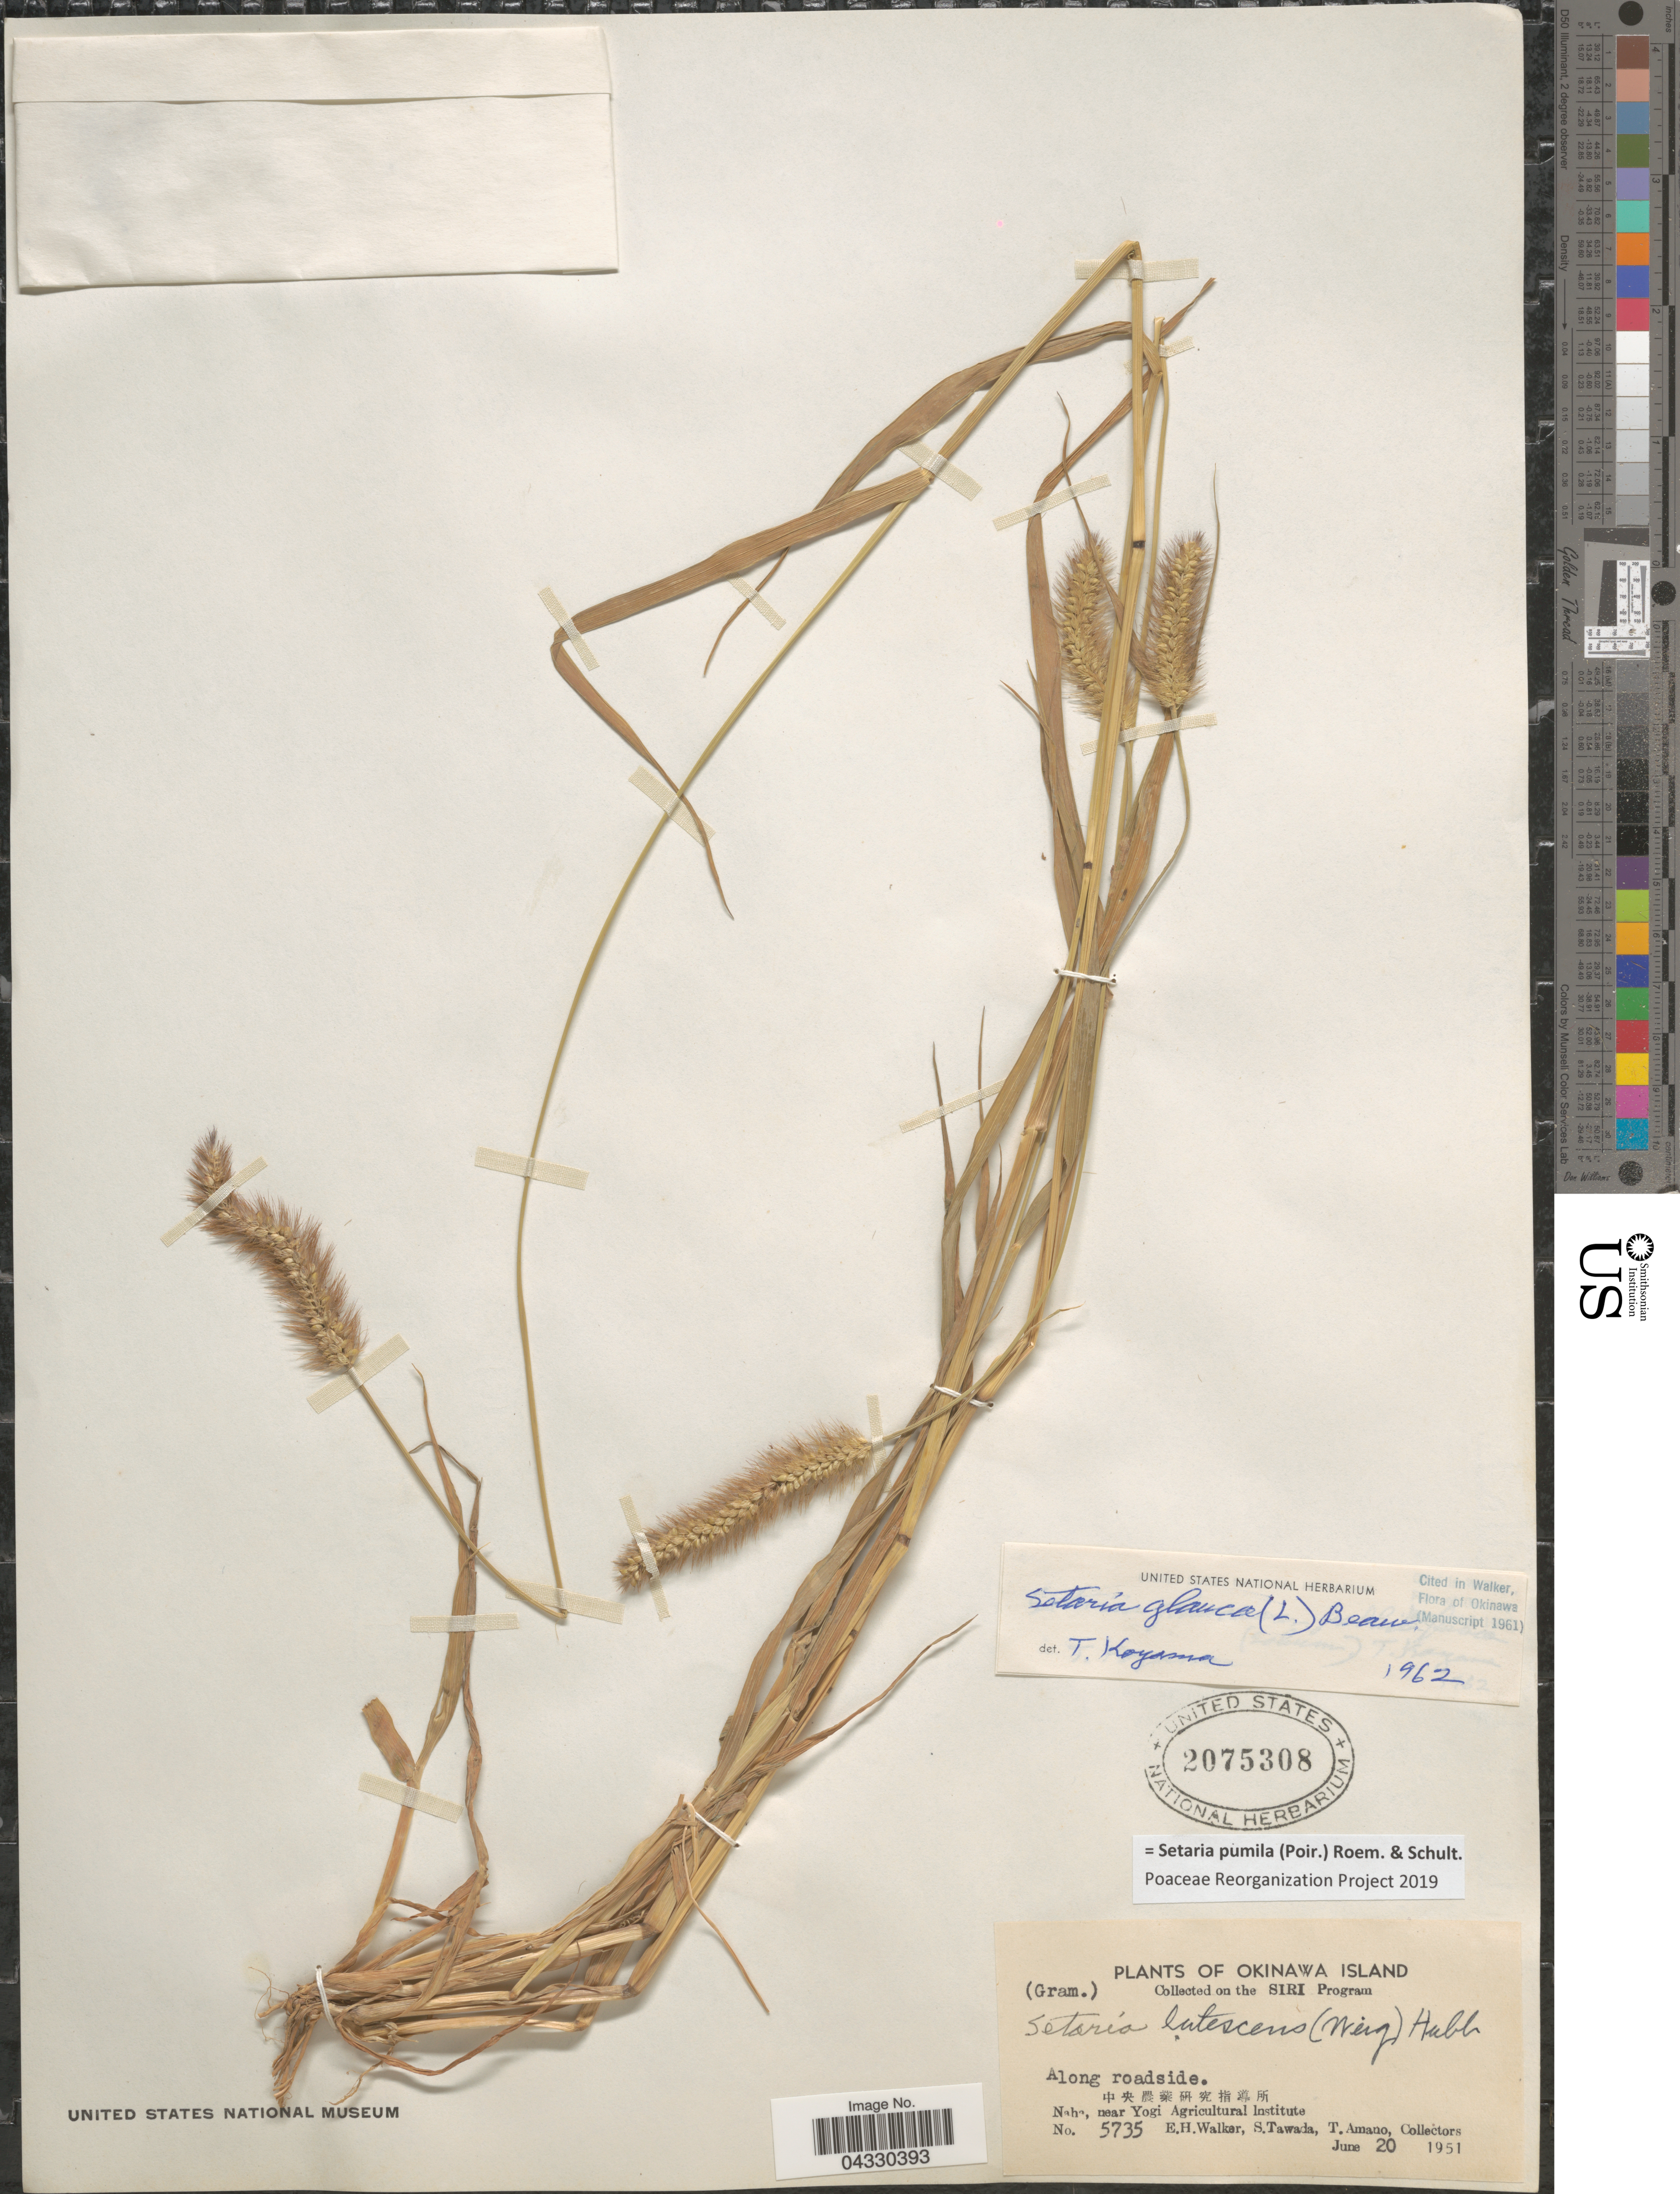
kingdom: Plantae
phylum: Tracheophyta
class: Liliopsida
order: Poales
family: Poaceae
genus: Setaria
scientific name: Setaria pumila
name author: (Poir.) Roem. & Schult.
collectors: E. H. Walker, S. Tawada & T. Amano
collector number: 5735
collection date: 1951-06-20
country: Japan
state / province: Okinawa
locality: Okinawa Island. Along roadside. X. Naha, near Yogi Agricultural Institute.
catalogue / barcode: US 2075308